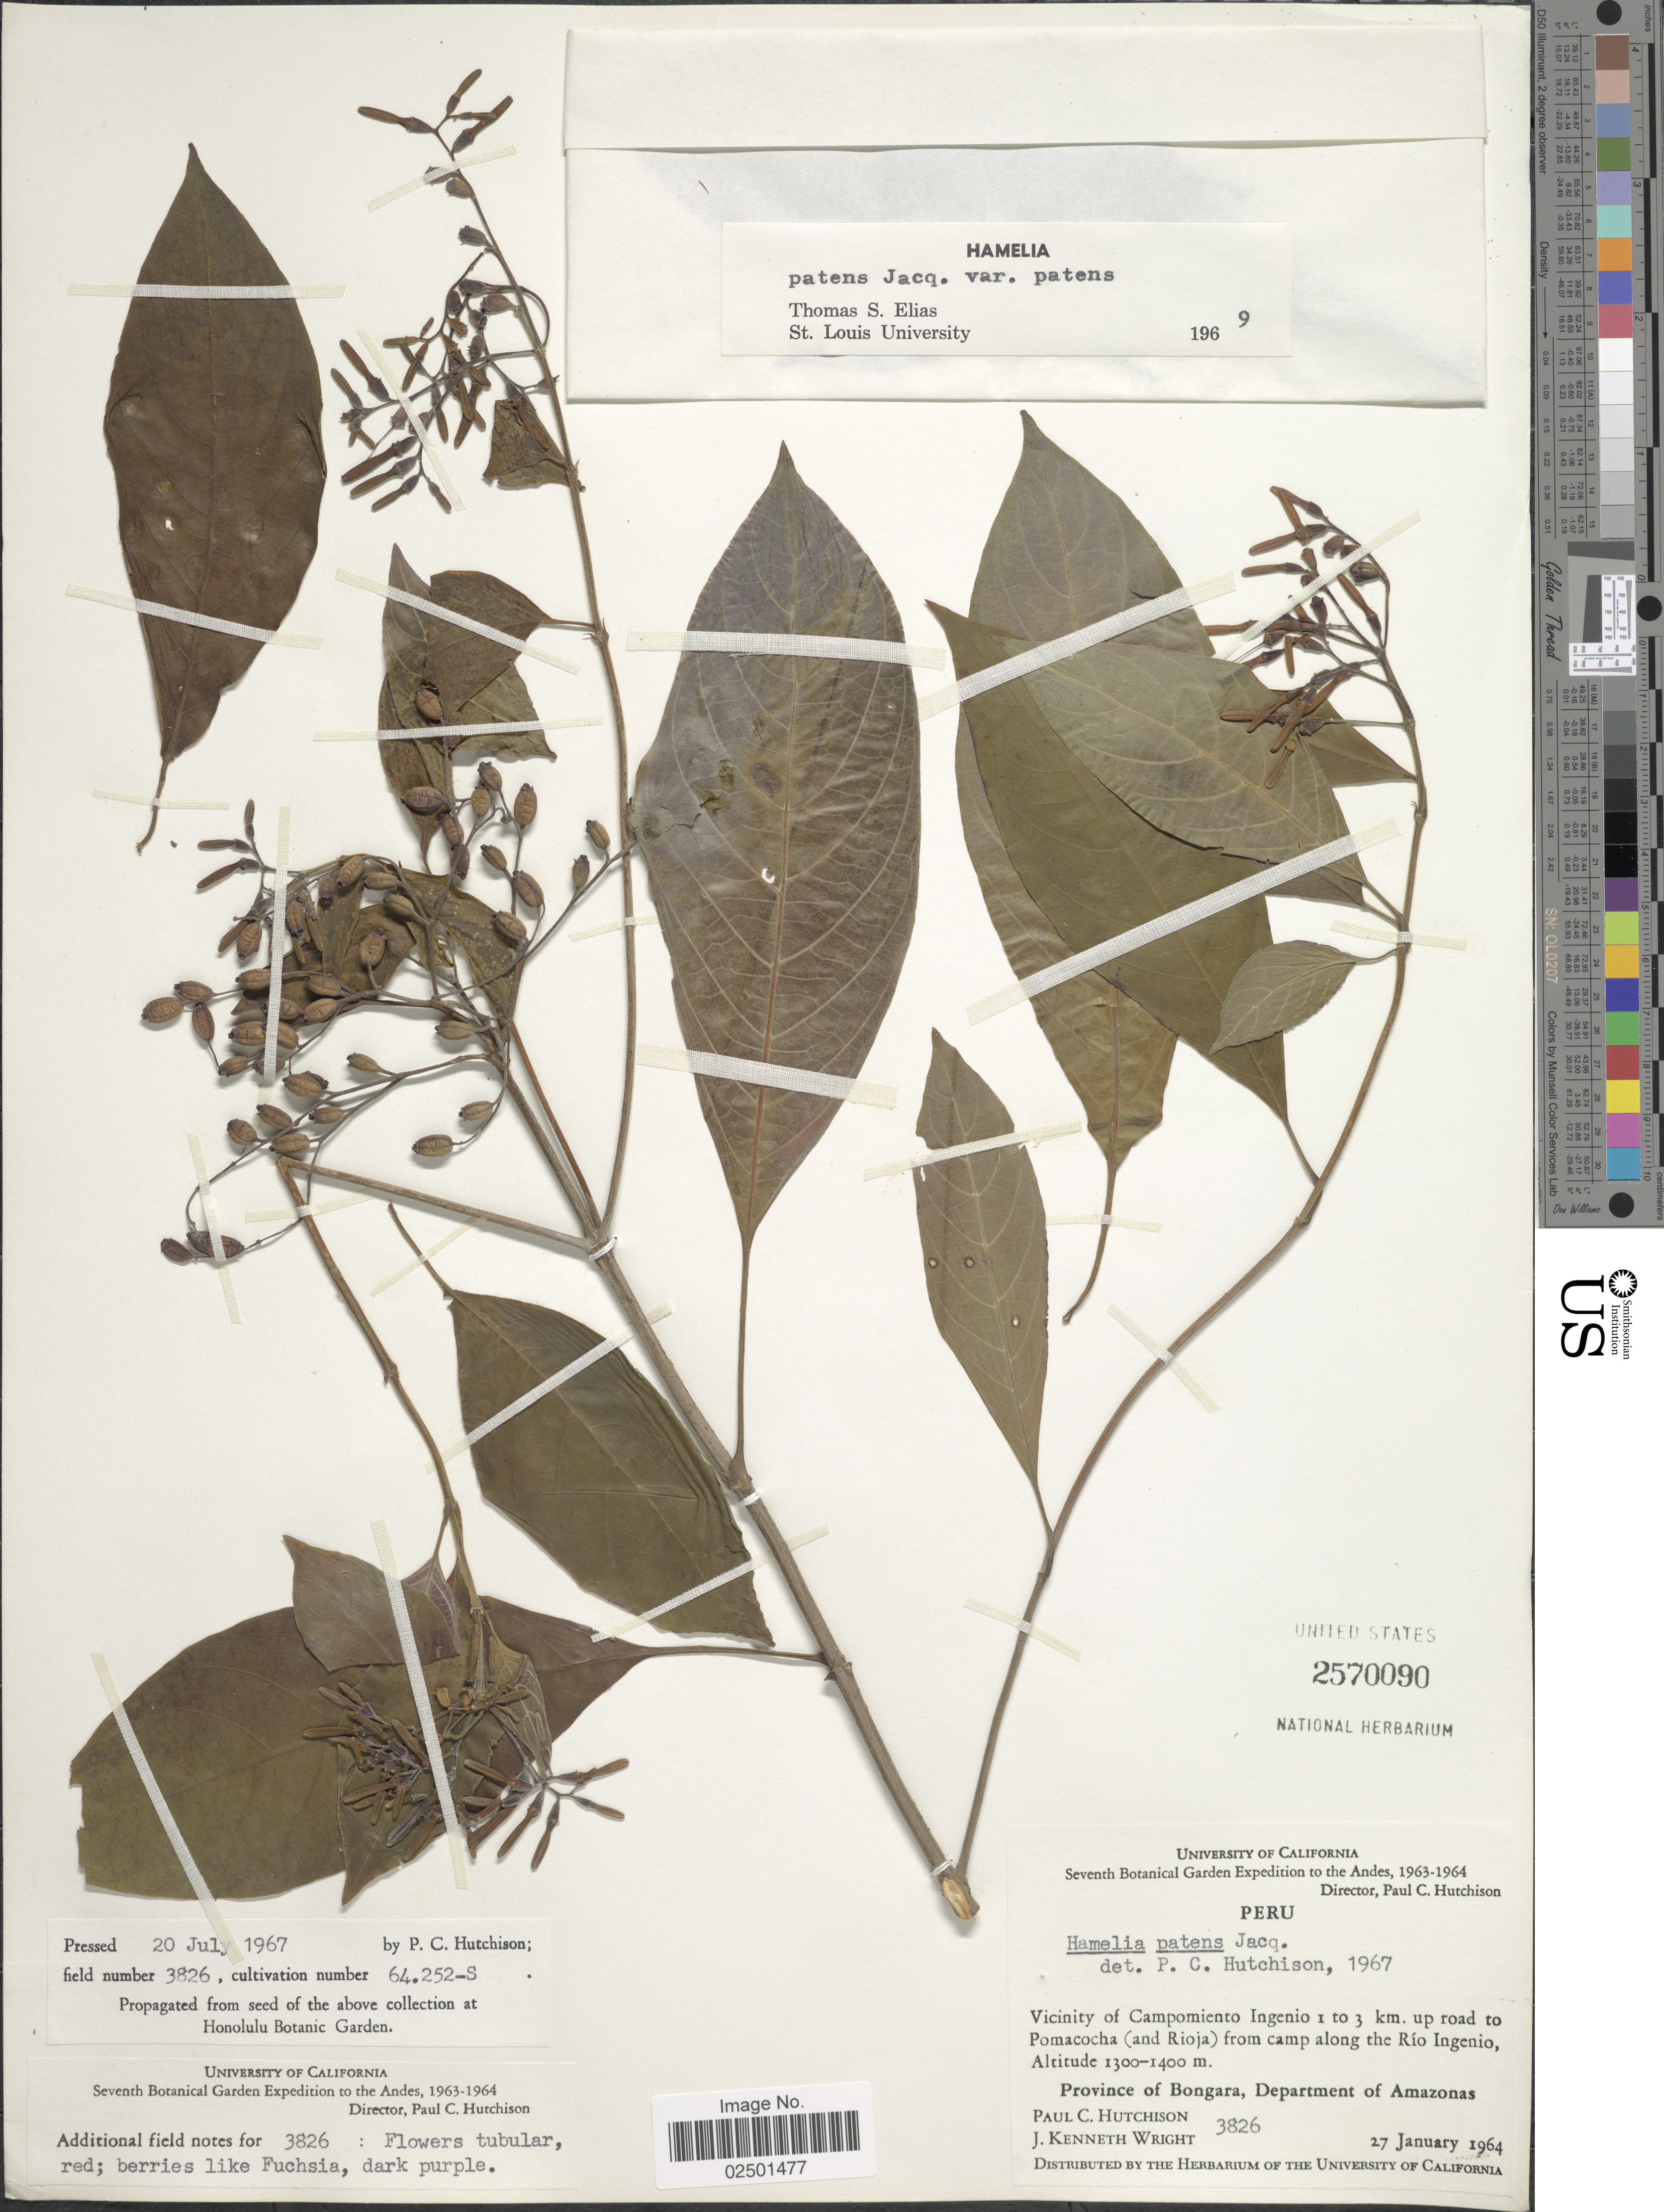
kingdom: Plantae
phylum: Tracheophyta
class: Magnoliopsida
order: Gentianales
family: Rubiaceae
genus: Hamelia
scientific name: Hamelia patens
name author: Jacq.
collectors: P. C. Hutchison & J. K. Wright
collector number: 3826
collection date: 1964-01-27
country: Peru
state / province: Amazonas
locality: The Andes. Vicinity of Campomiento Ingenio 1 to 3 km. up road to Pomacocha (and Rioja) from camp along the Rio Ingenio, Province of Bongara, Department of Amazonas.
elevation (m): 1300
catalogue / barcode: US 2570090